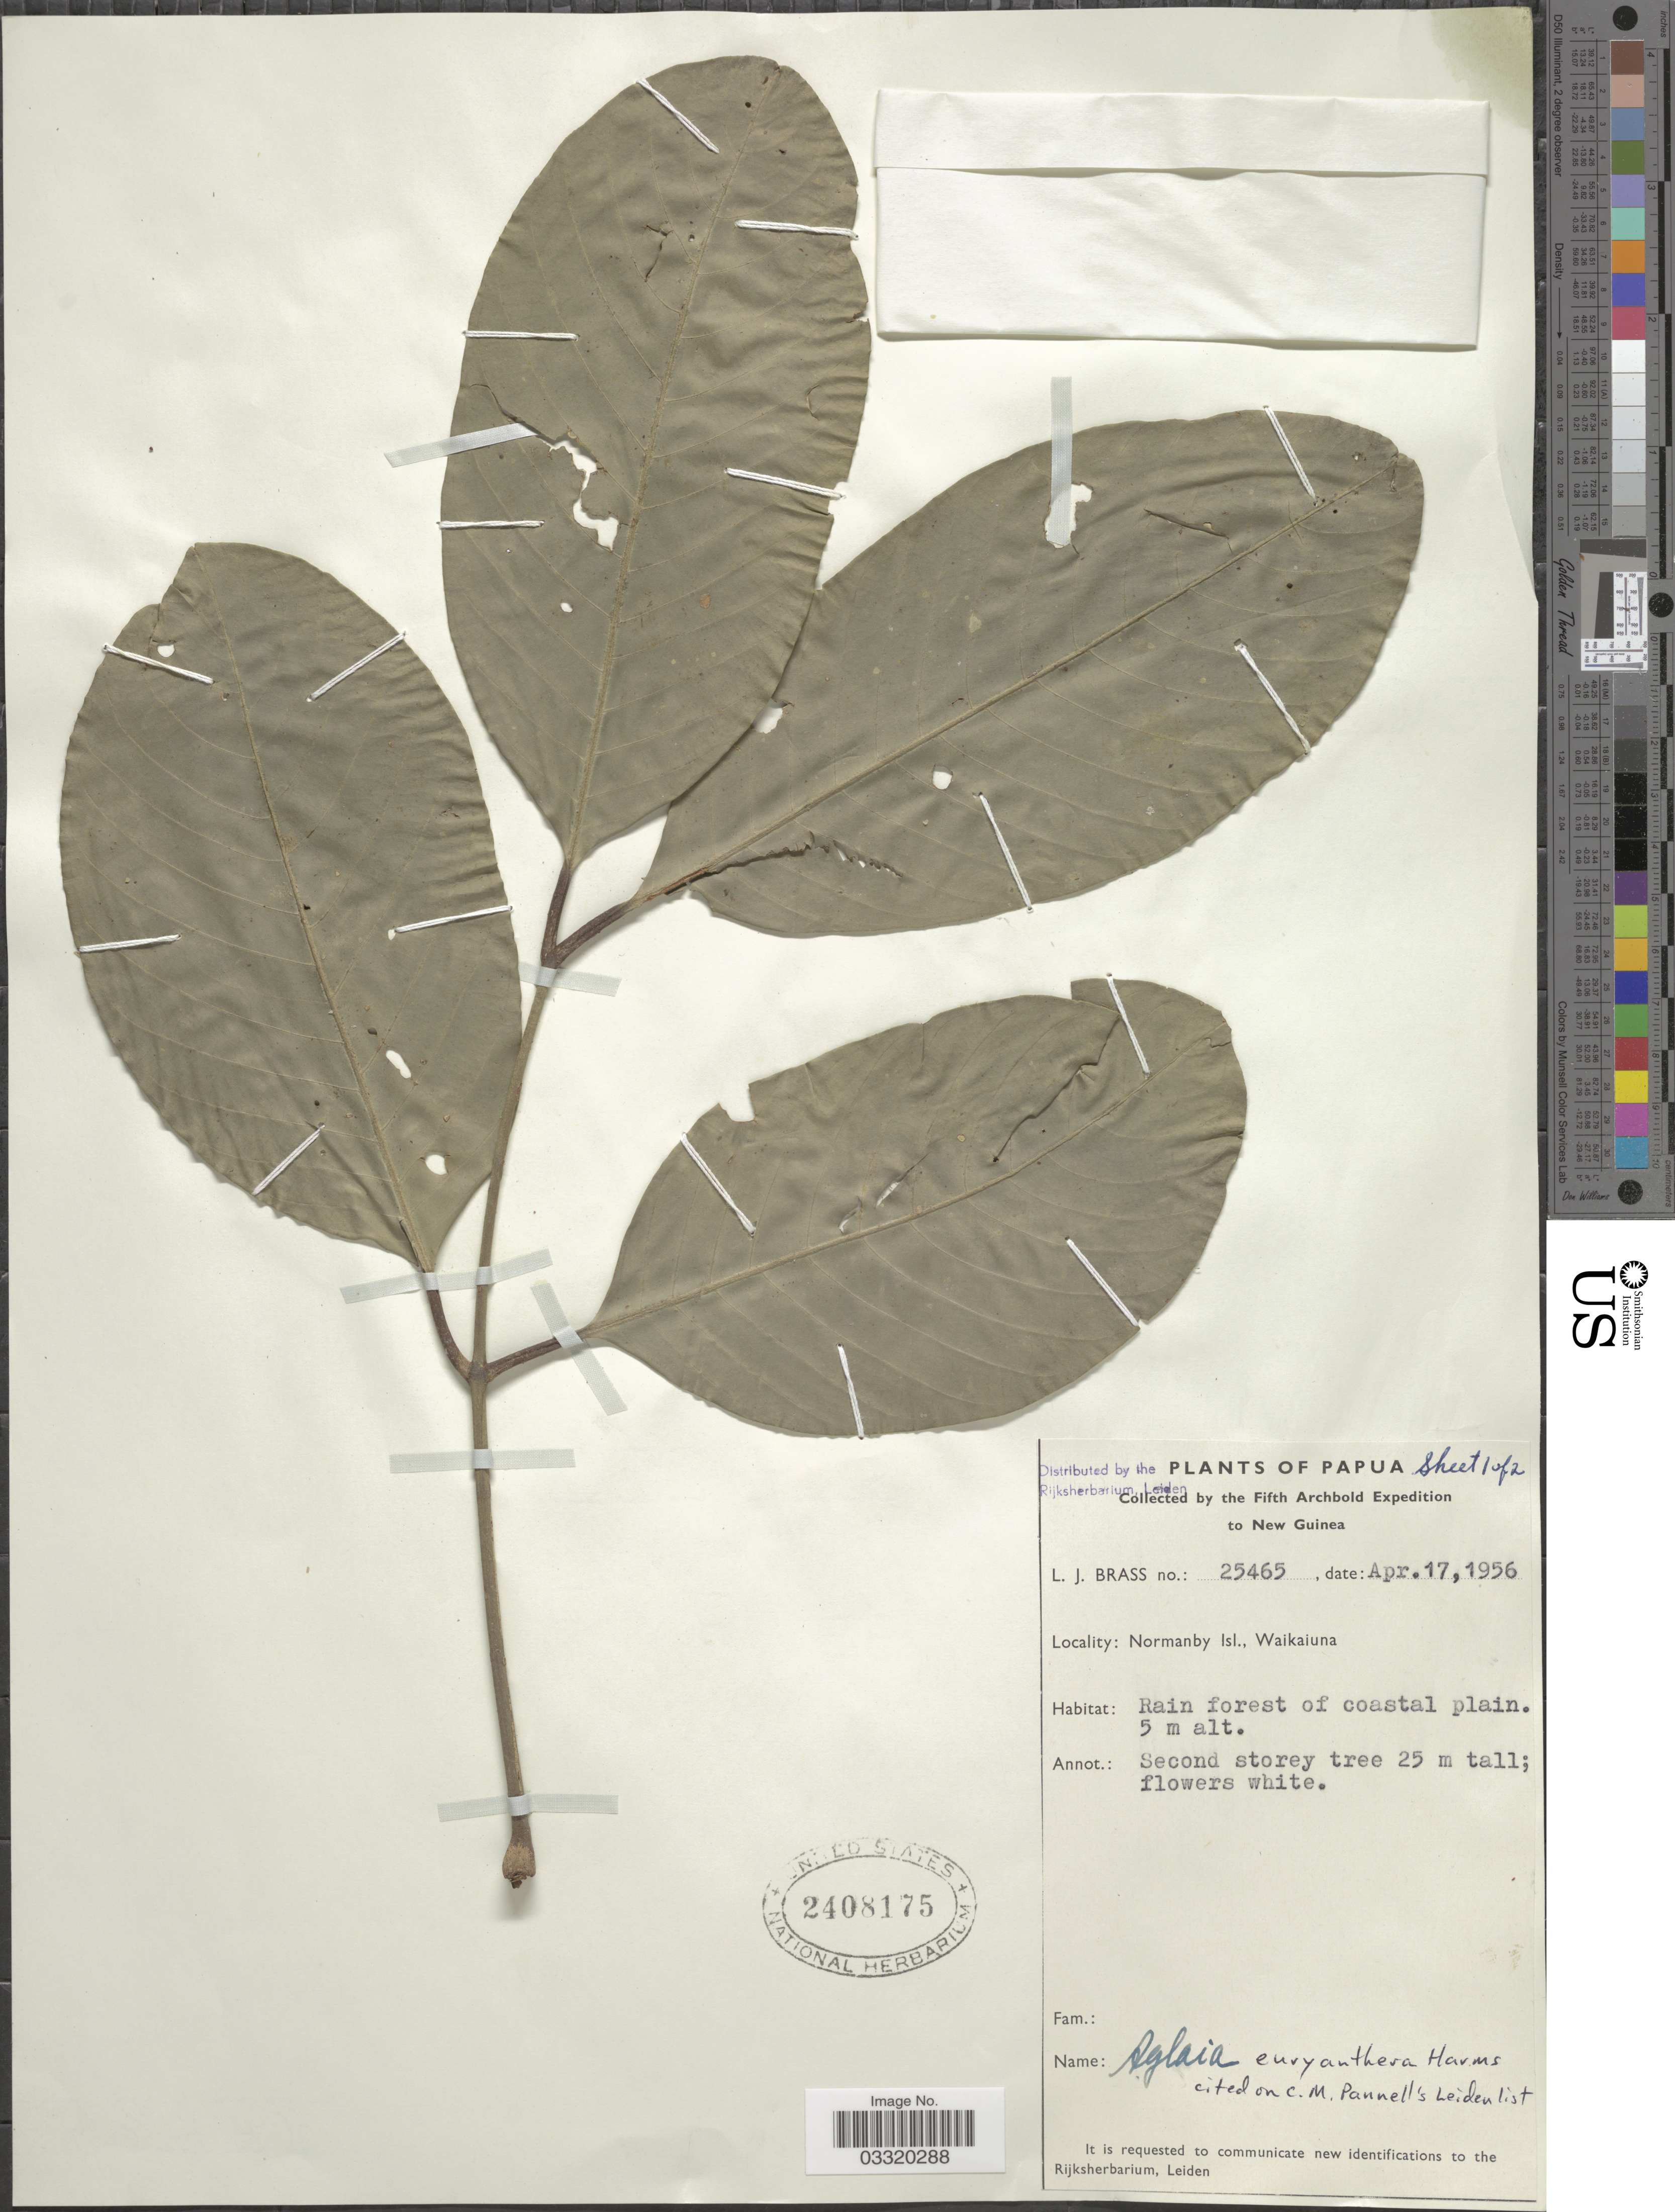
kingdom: Plantae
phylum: Tracheophyta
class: Magnoliopsida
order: Sapindales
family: Meliaceae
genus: Aglaia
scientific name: Aglaia euryanthera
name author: Harms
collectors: L. J. Brass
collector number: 25465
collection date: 1956-04-17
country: Papua New Guinea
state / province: Milne Bay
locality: Papua. New Guinea. Normanby Isl., Waikaiuna.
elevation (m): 5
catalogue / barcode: US 2408175